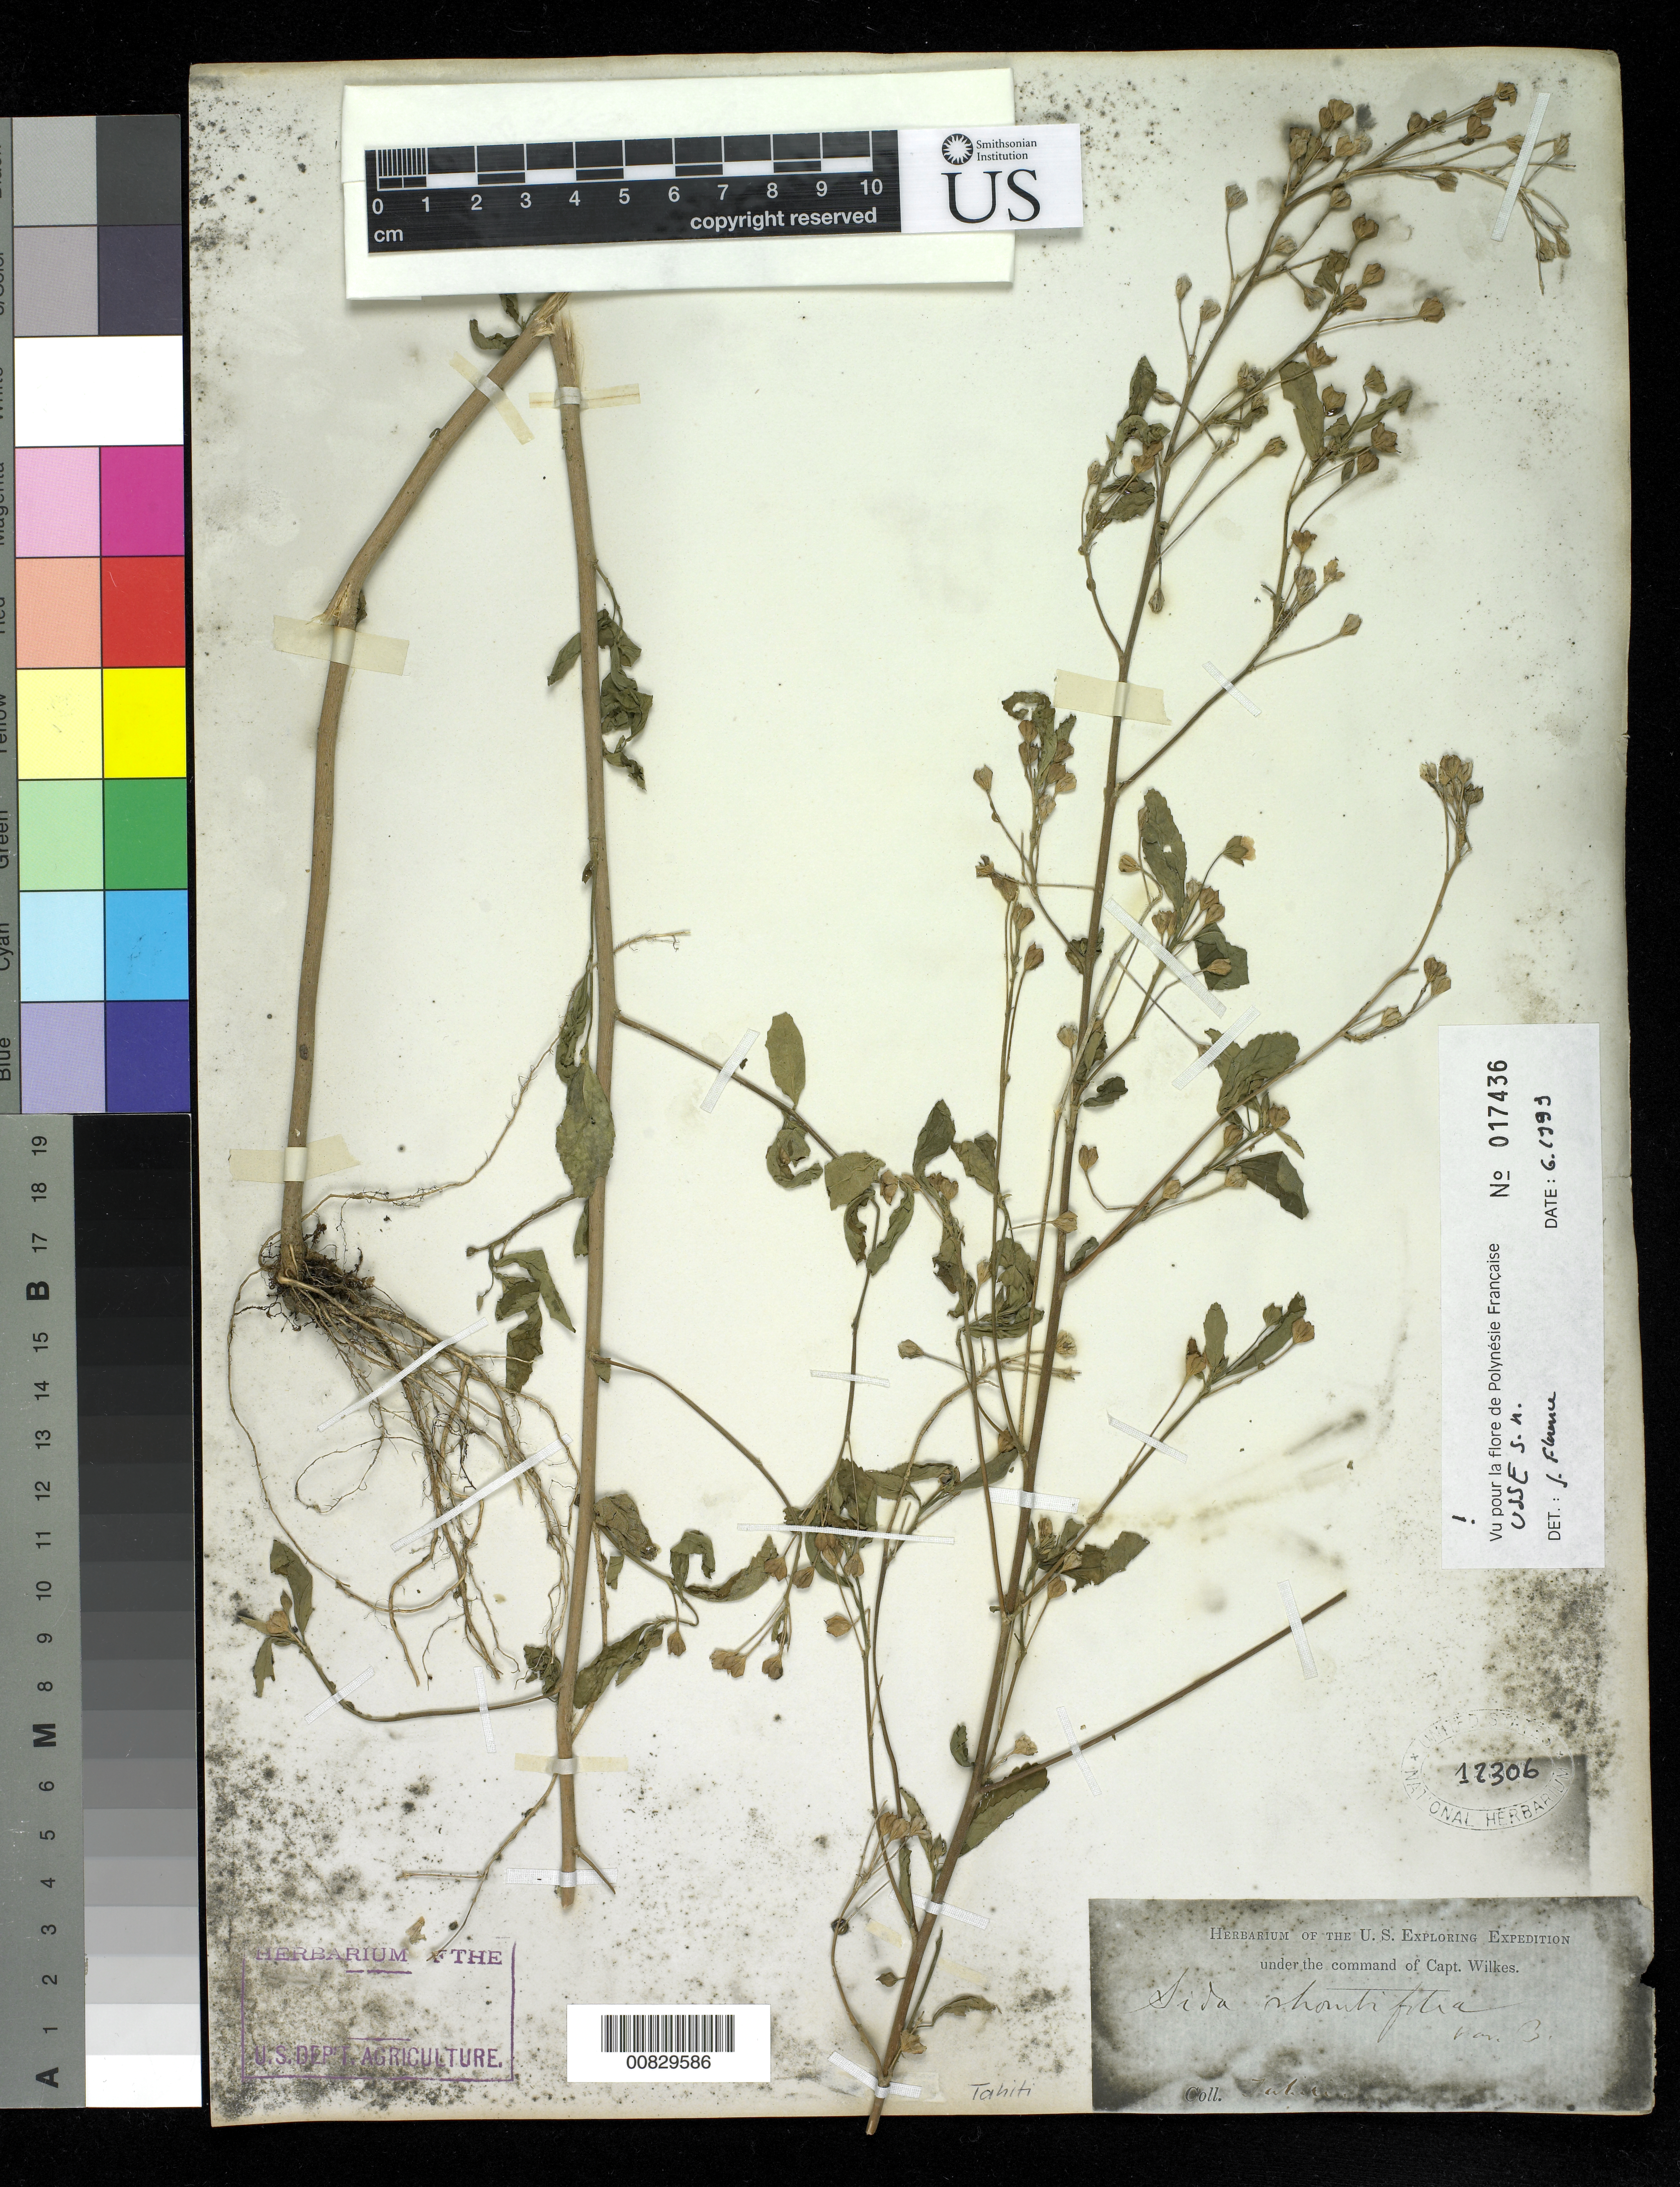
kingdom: Plantae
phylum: Tracheophyta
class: Magnoliopsida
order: Malvales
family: Malvaceae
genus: Sida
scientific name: Sida rhombifolia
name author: L.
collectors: Wilkes Explor. Exped.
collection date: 1838/1842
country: French Polynesia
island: Tahiti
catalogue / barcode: US 17306